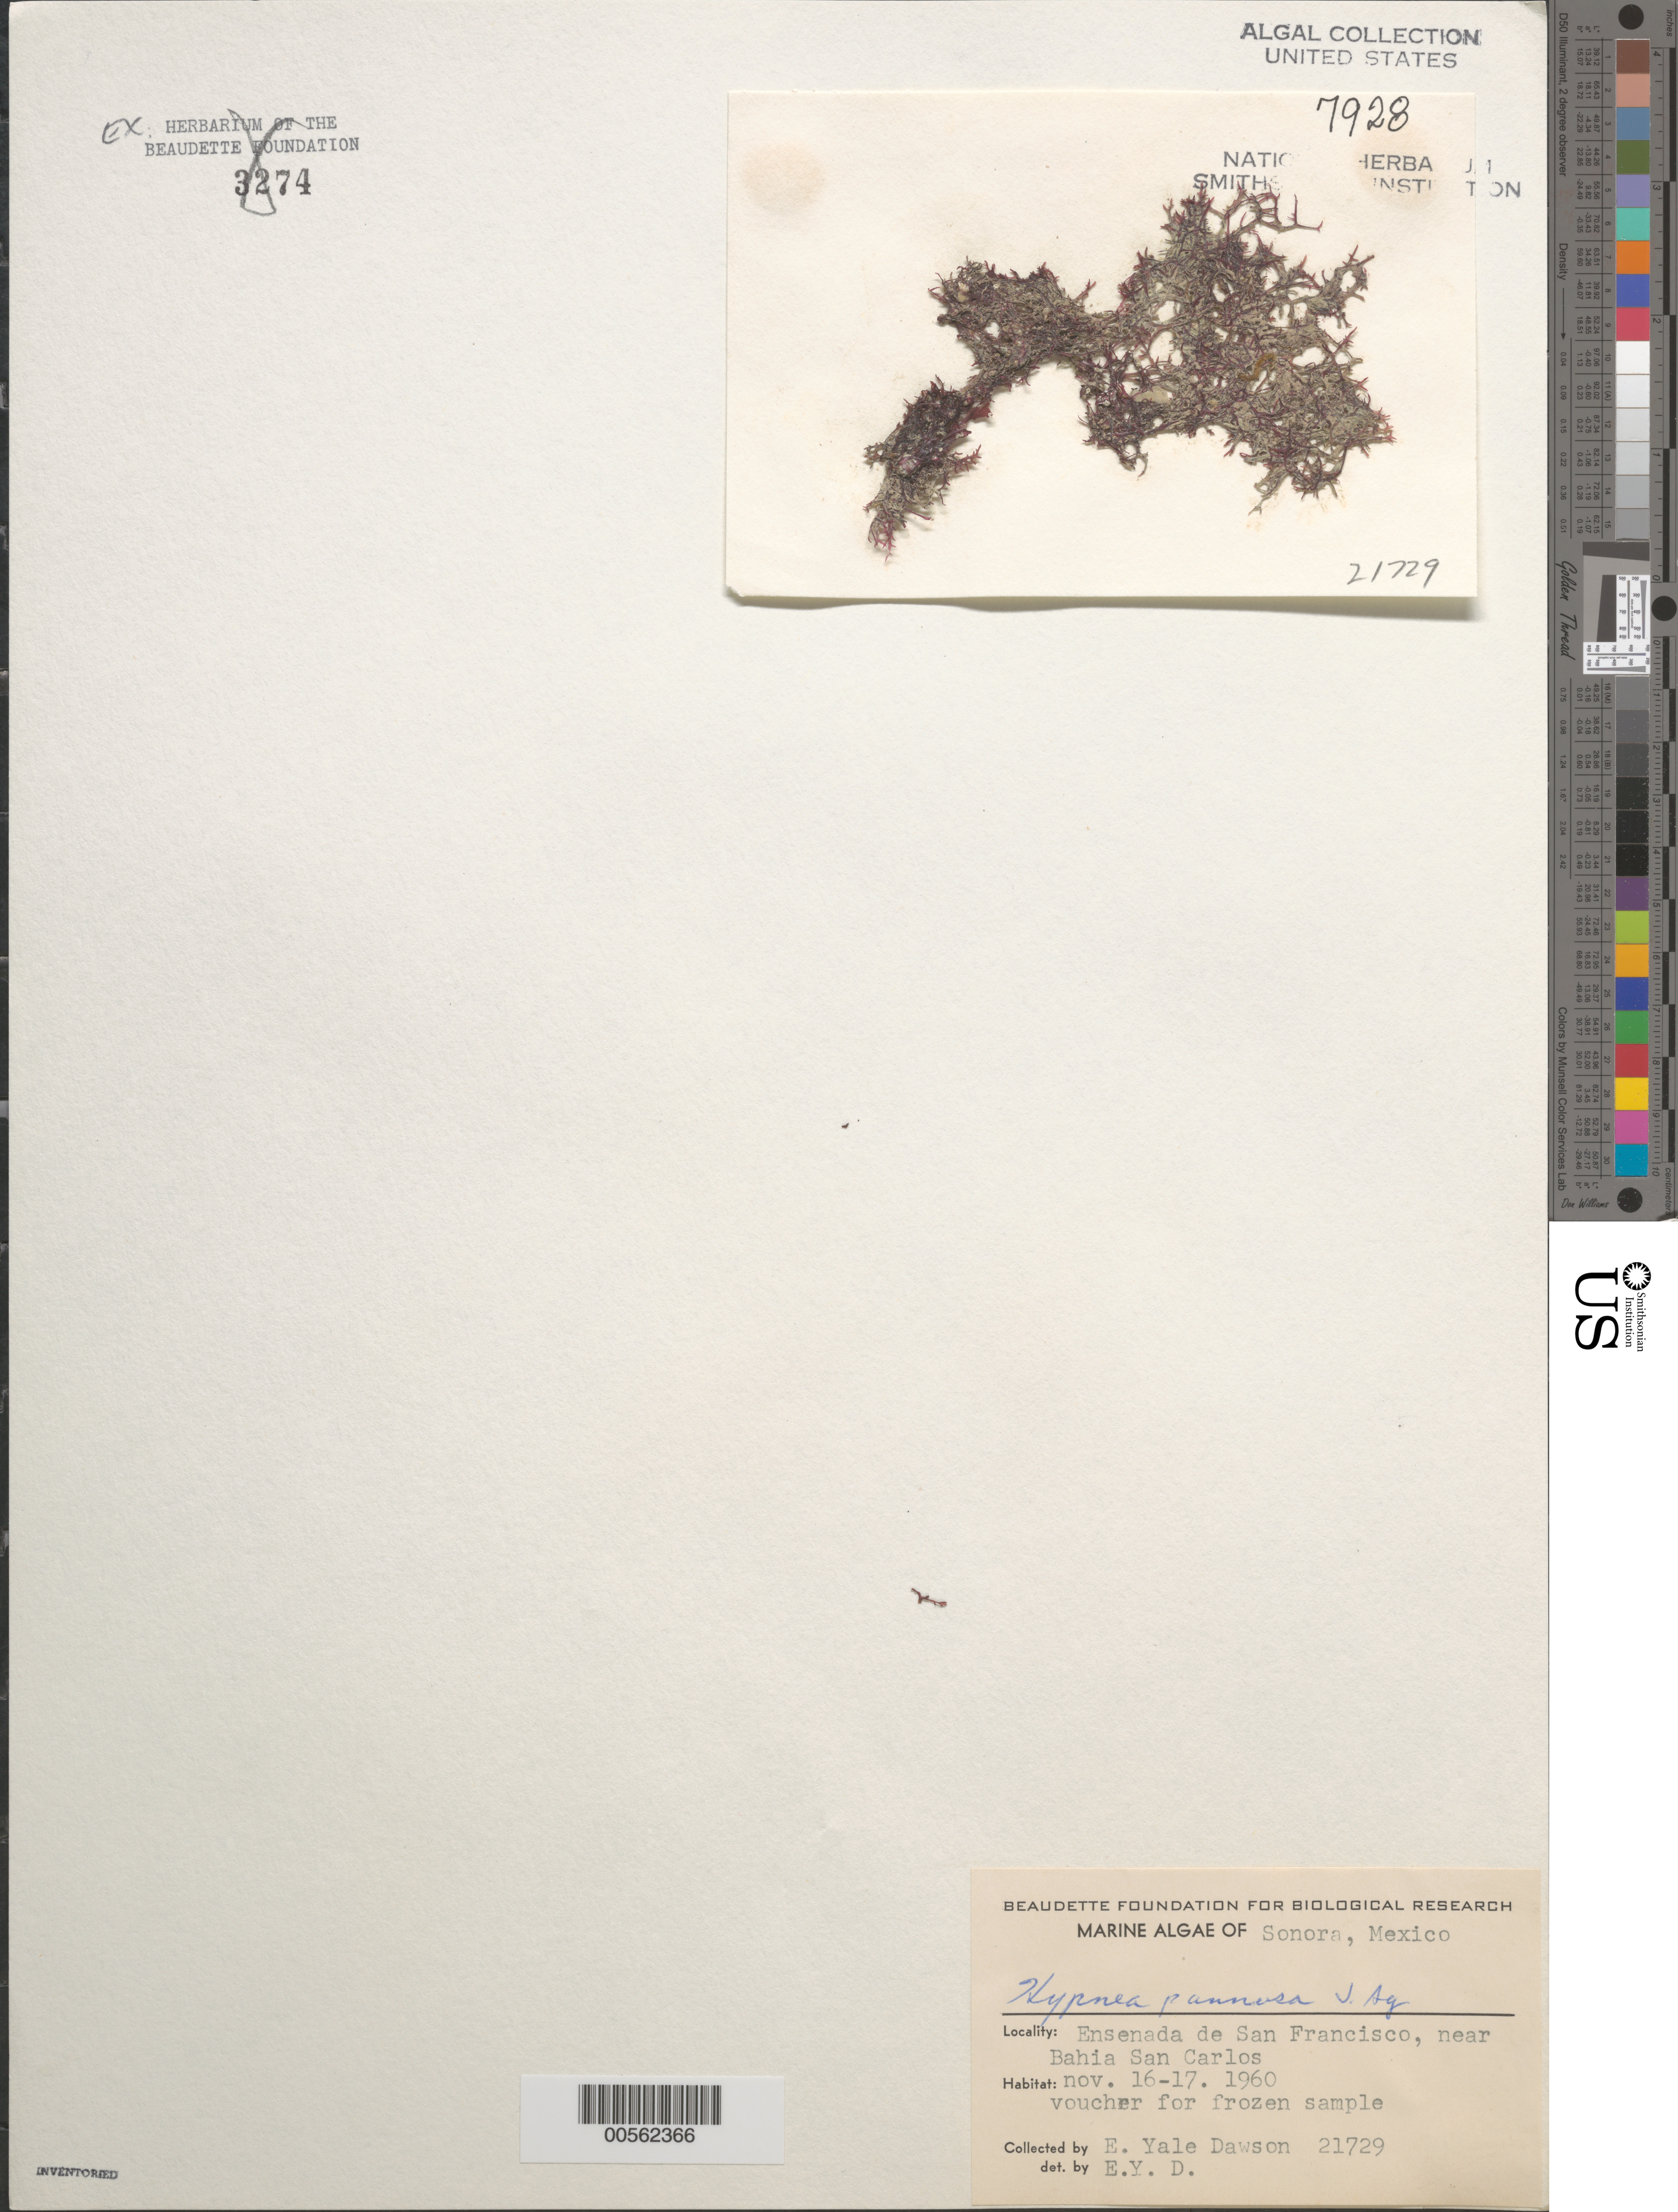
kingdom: Plantae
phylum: Rhodophyta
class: Florideophyceae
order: Gigartinales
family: Cystocloniaceae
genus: Hypnea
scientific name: Hypnea pannosa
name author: J. Agardh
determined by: Dawson, E. Y.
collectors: E. Y. Dawson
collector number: EYD 21729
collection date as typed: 16 Nov 1960 TO 17 Nov 1960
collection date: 1960-11-16/1960-11-17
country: Mexico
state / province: Sonora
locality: Ensenada de San Francisco, near Bahia San Carlos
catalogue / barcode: US 7928